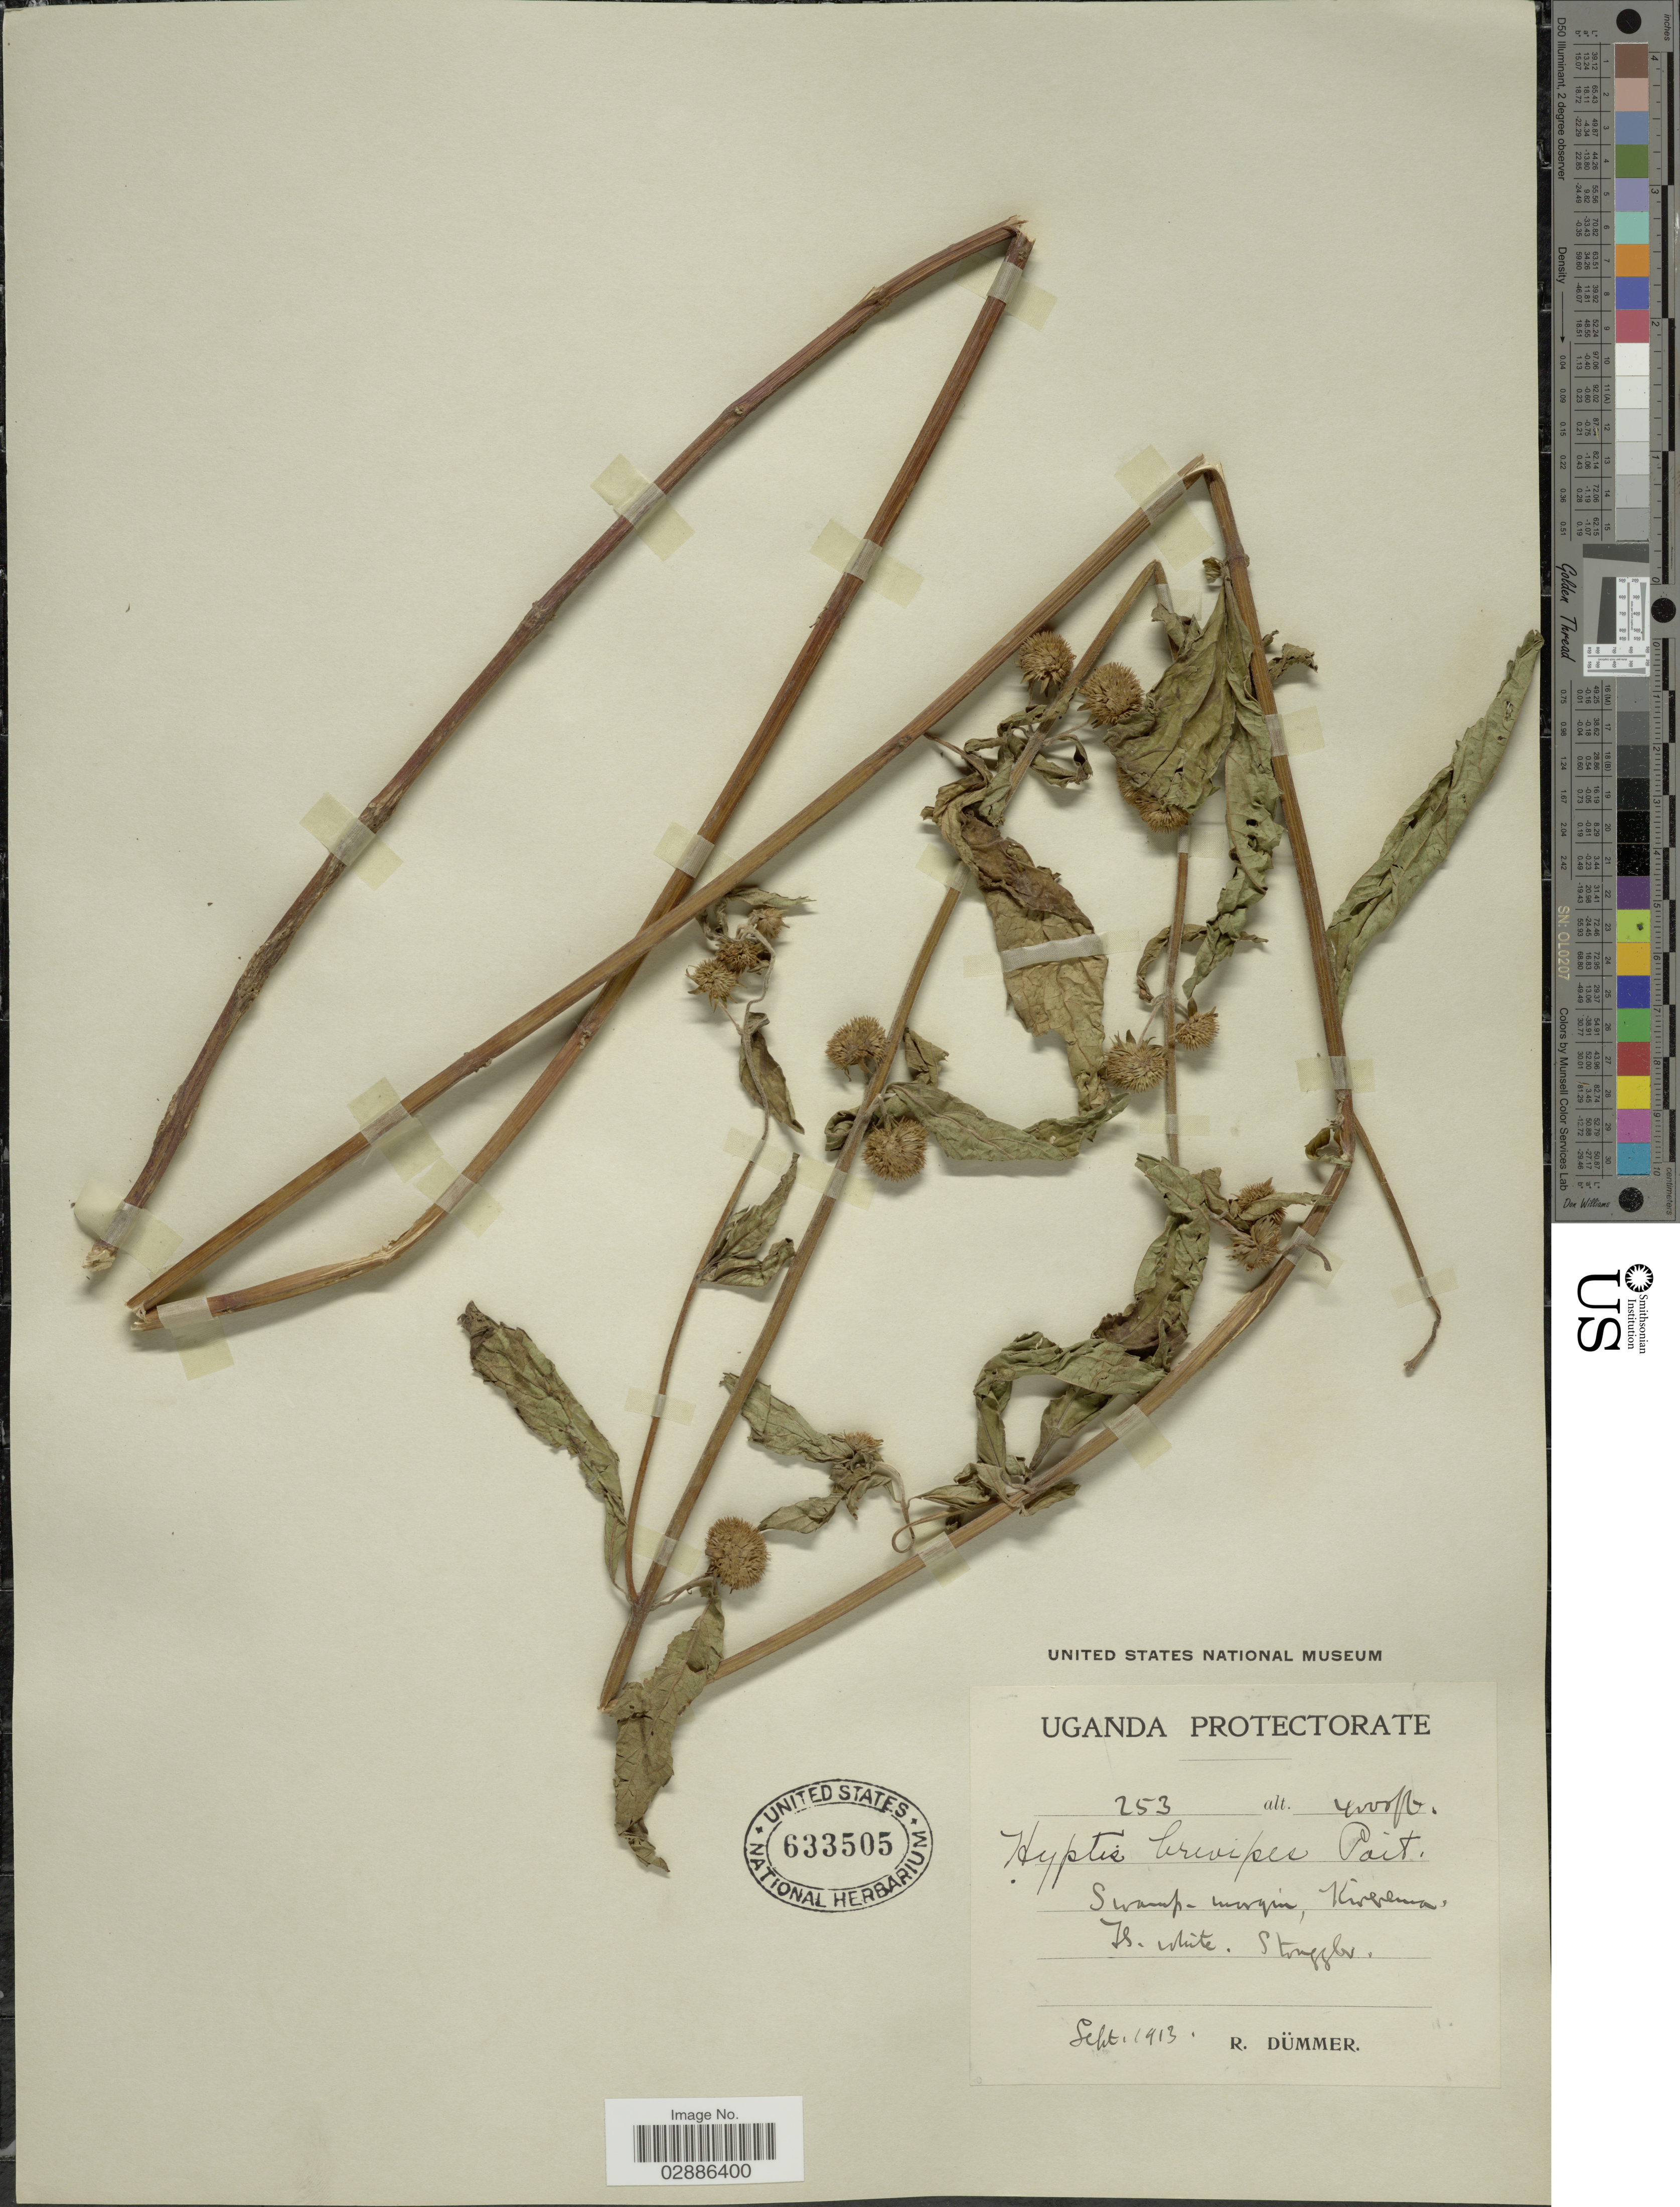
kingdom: Plantae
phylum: Tracheophyta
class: Magnoliopsida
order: Lamiales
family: Lamiaceae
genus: Hyptis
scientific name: Hyptis brevipes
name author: Poit.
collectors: R. A. Dümmer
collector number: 253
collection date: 1913-09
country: Uganda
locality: Kirerema.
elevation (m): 1219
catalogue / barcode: US 633505